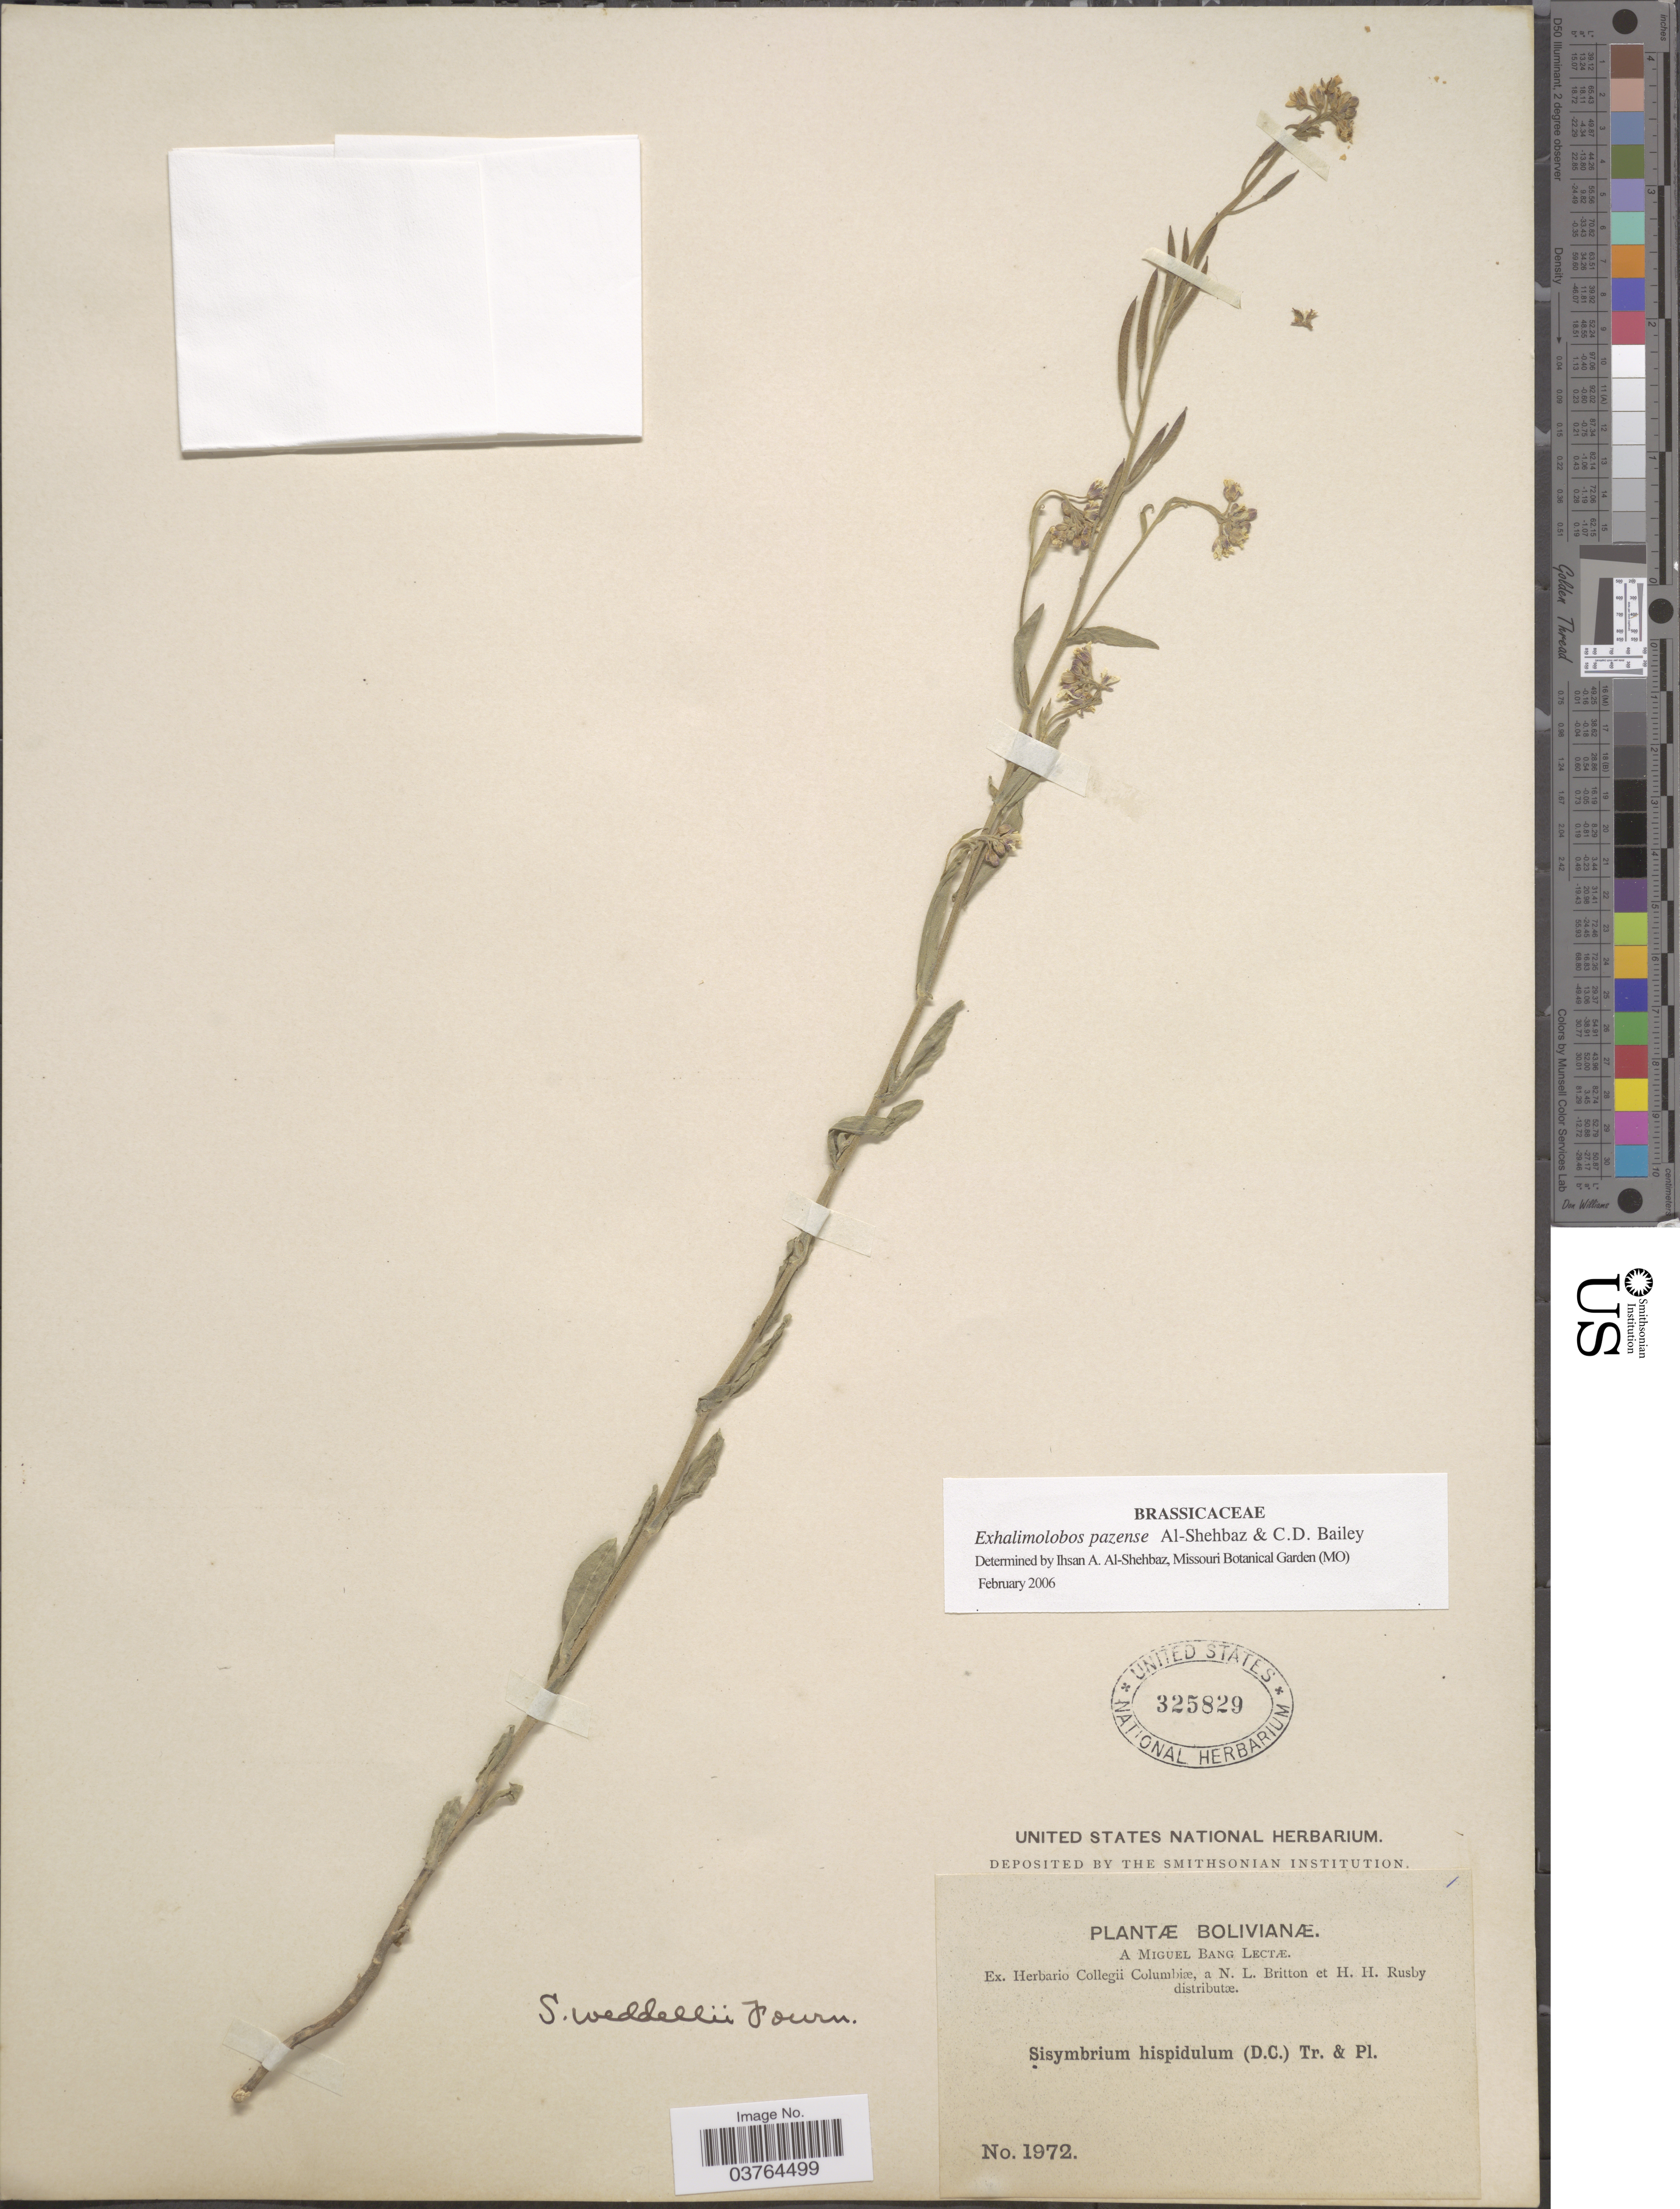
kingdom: Plantae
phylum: Tracheophyta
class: Magnoliopsida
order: Brassicales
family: Brassicaceae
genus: Exhalimolobos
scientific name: Exhalimolobos pazense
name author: (Rusby) Al-Shehbaz & C.D. Bailey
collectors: M. Bang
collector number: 1972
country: Bolivia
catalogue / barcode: US 325829